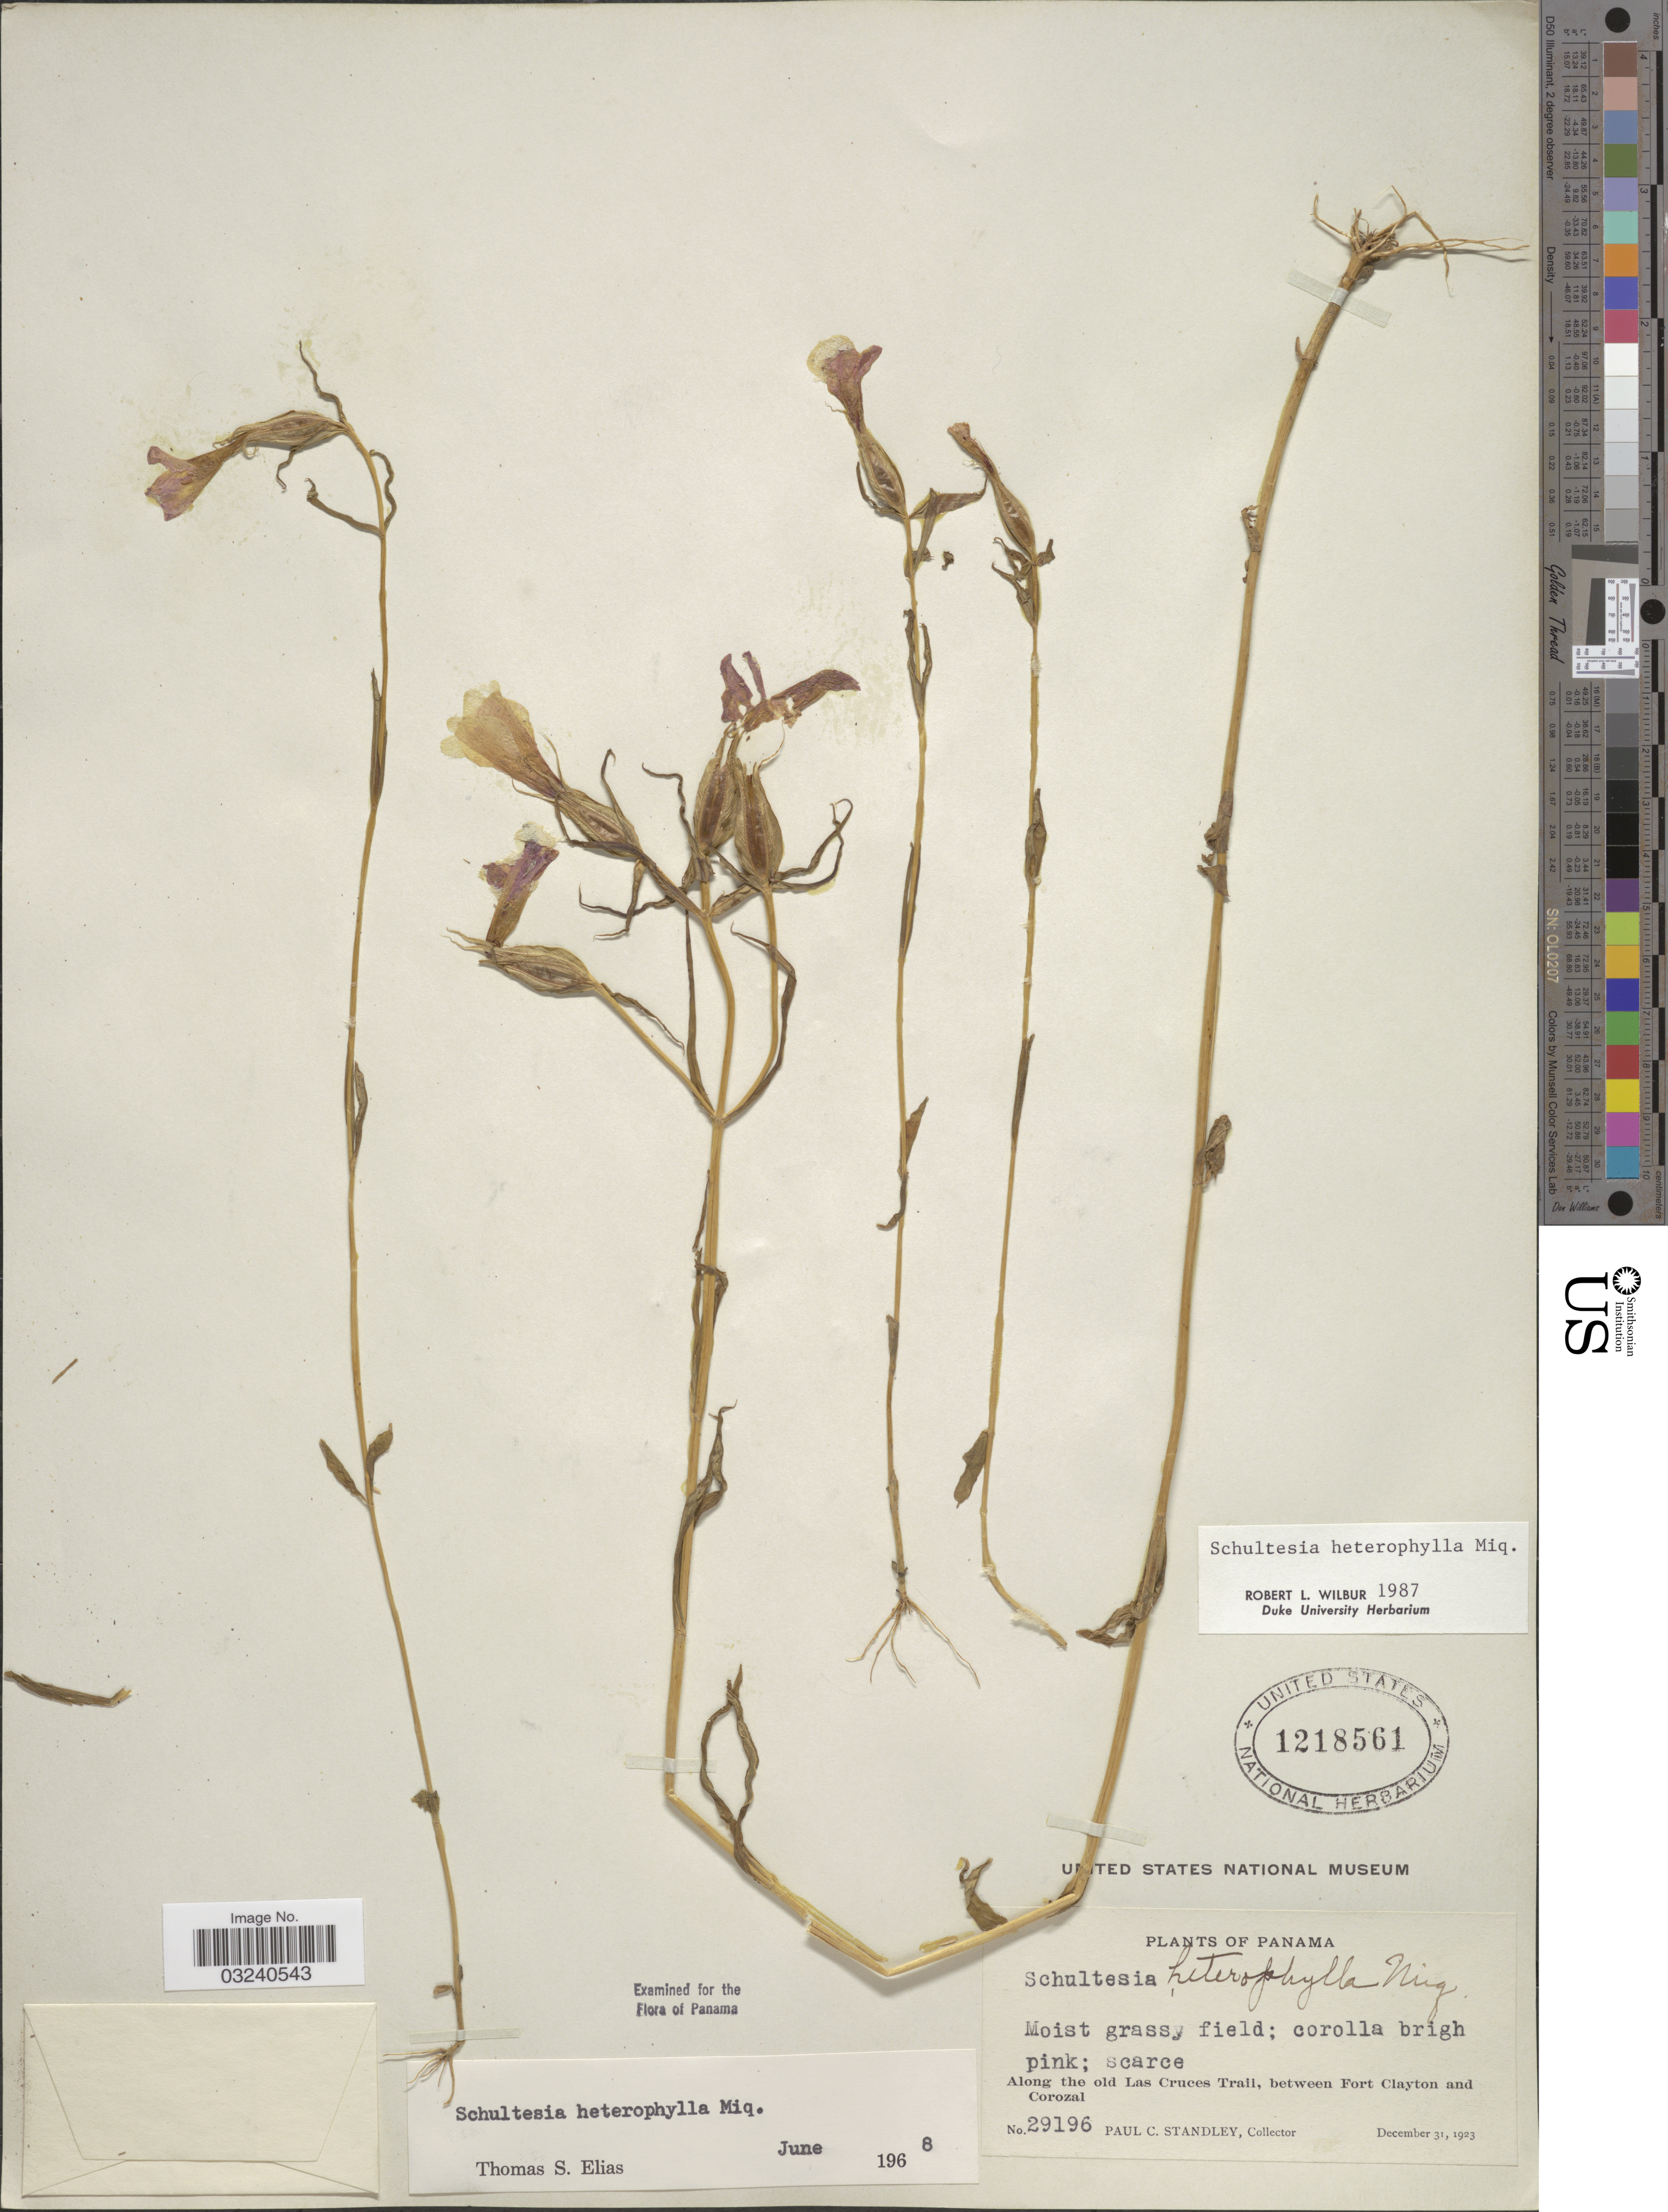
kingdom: Plantae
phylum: Tracheophyta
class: Magnoliopsida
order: Gentianales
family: Gentianaceae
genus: Schultesia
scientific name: Schultesia heterophylla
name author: Miq.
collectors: P. C. Standley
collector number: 29196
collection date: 1923-12-31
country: Panama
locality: Along the old Las Cruces Trail, between Fort Clayton and Corozal.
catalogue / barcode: US 1218561